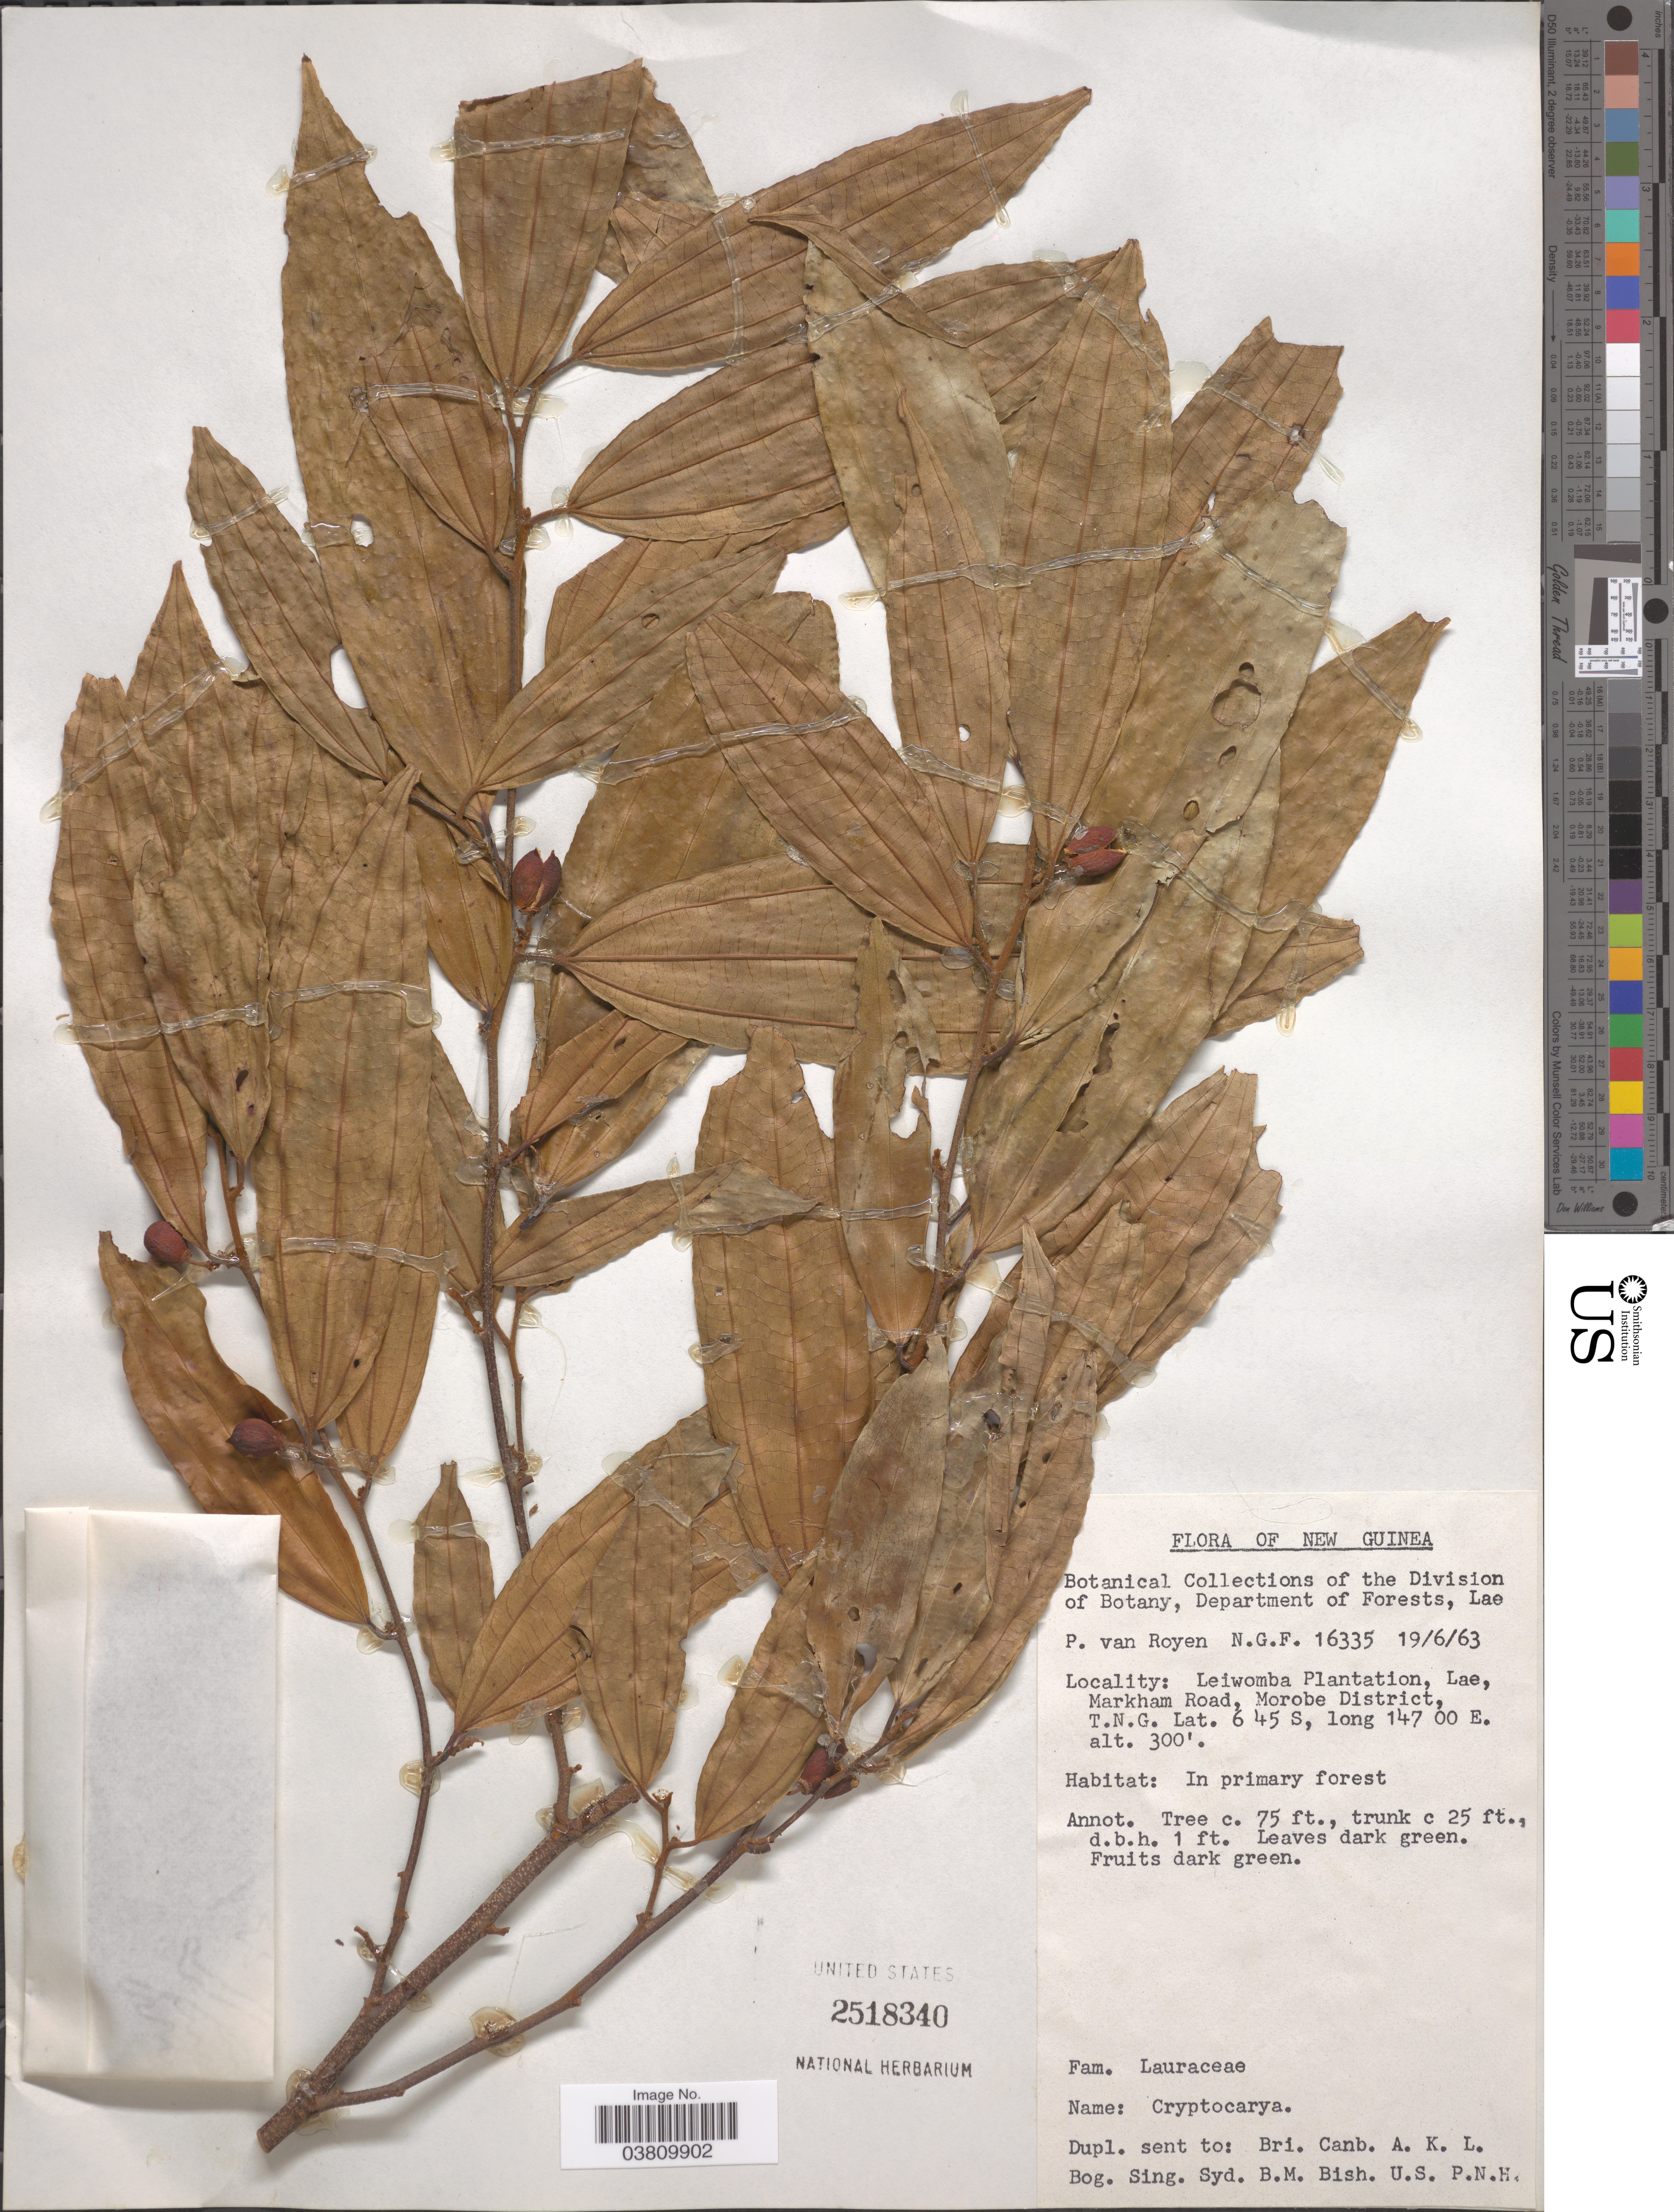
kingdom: Plantae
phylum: Tracheophyta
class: Magnoliopsida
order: Laurales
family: Lauraceae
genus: Cryptocarya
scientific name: Cryptocarya sp.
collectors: P. van Royen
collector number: NGF 16335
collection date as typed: Transcribed d/m/y: 19/6/63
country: Papua New Guinea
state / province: Morobe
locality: New Guinea. Leiwomba Plantation, Lae, Markham Road, Morobe District, T.N.G.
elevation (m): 91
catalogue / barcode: US 2518340